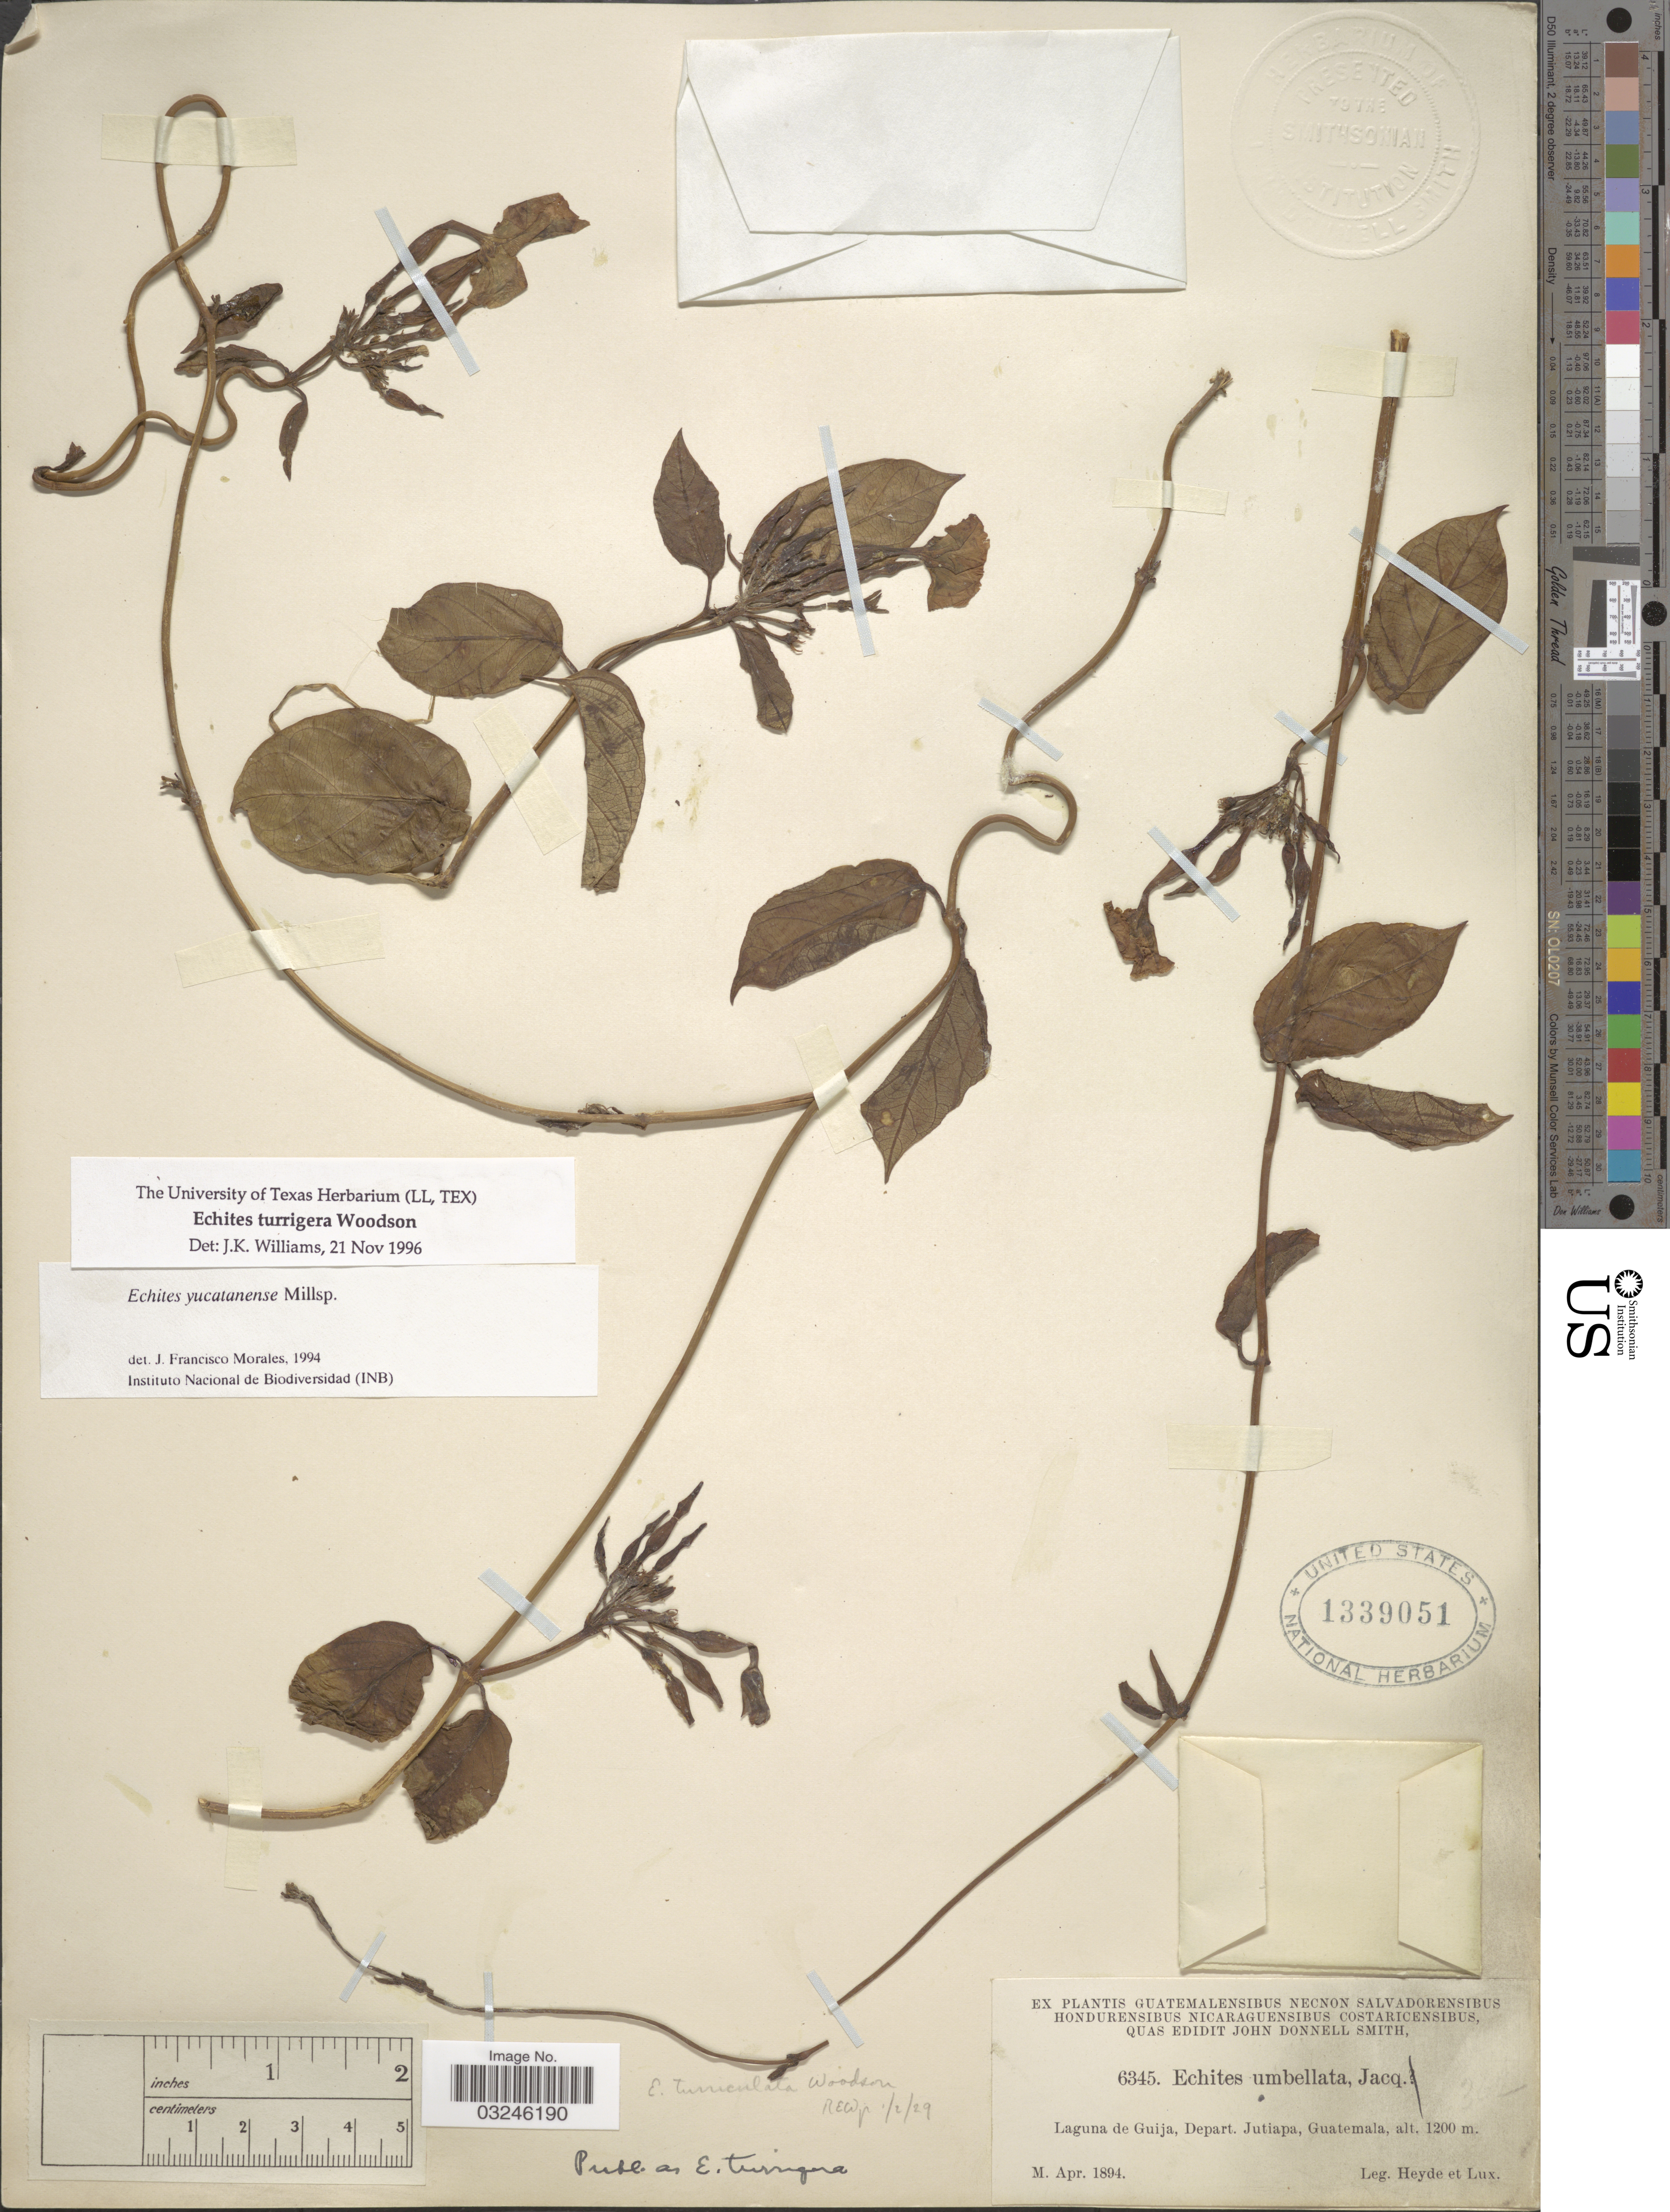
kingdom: Plantae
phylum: Tracheophyta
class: Magnoliopsida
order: Gentianales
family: Apocynaceae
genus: Echites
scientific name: Echites turrigera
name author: Woodson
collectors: Heyde & Lux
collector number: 6345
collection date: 1894-04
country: Guatemala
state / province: Jutiapa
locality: Laguna de Guija, Depart. Jutiapa.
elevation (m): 1200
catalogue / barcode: US 1339051